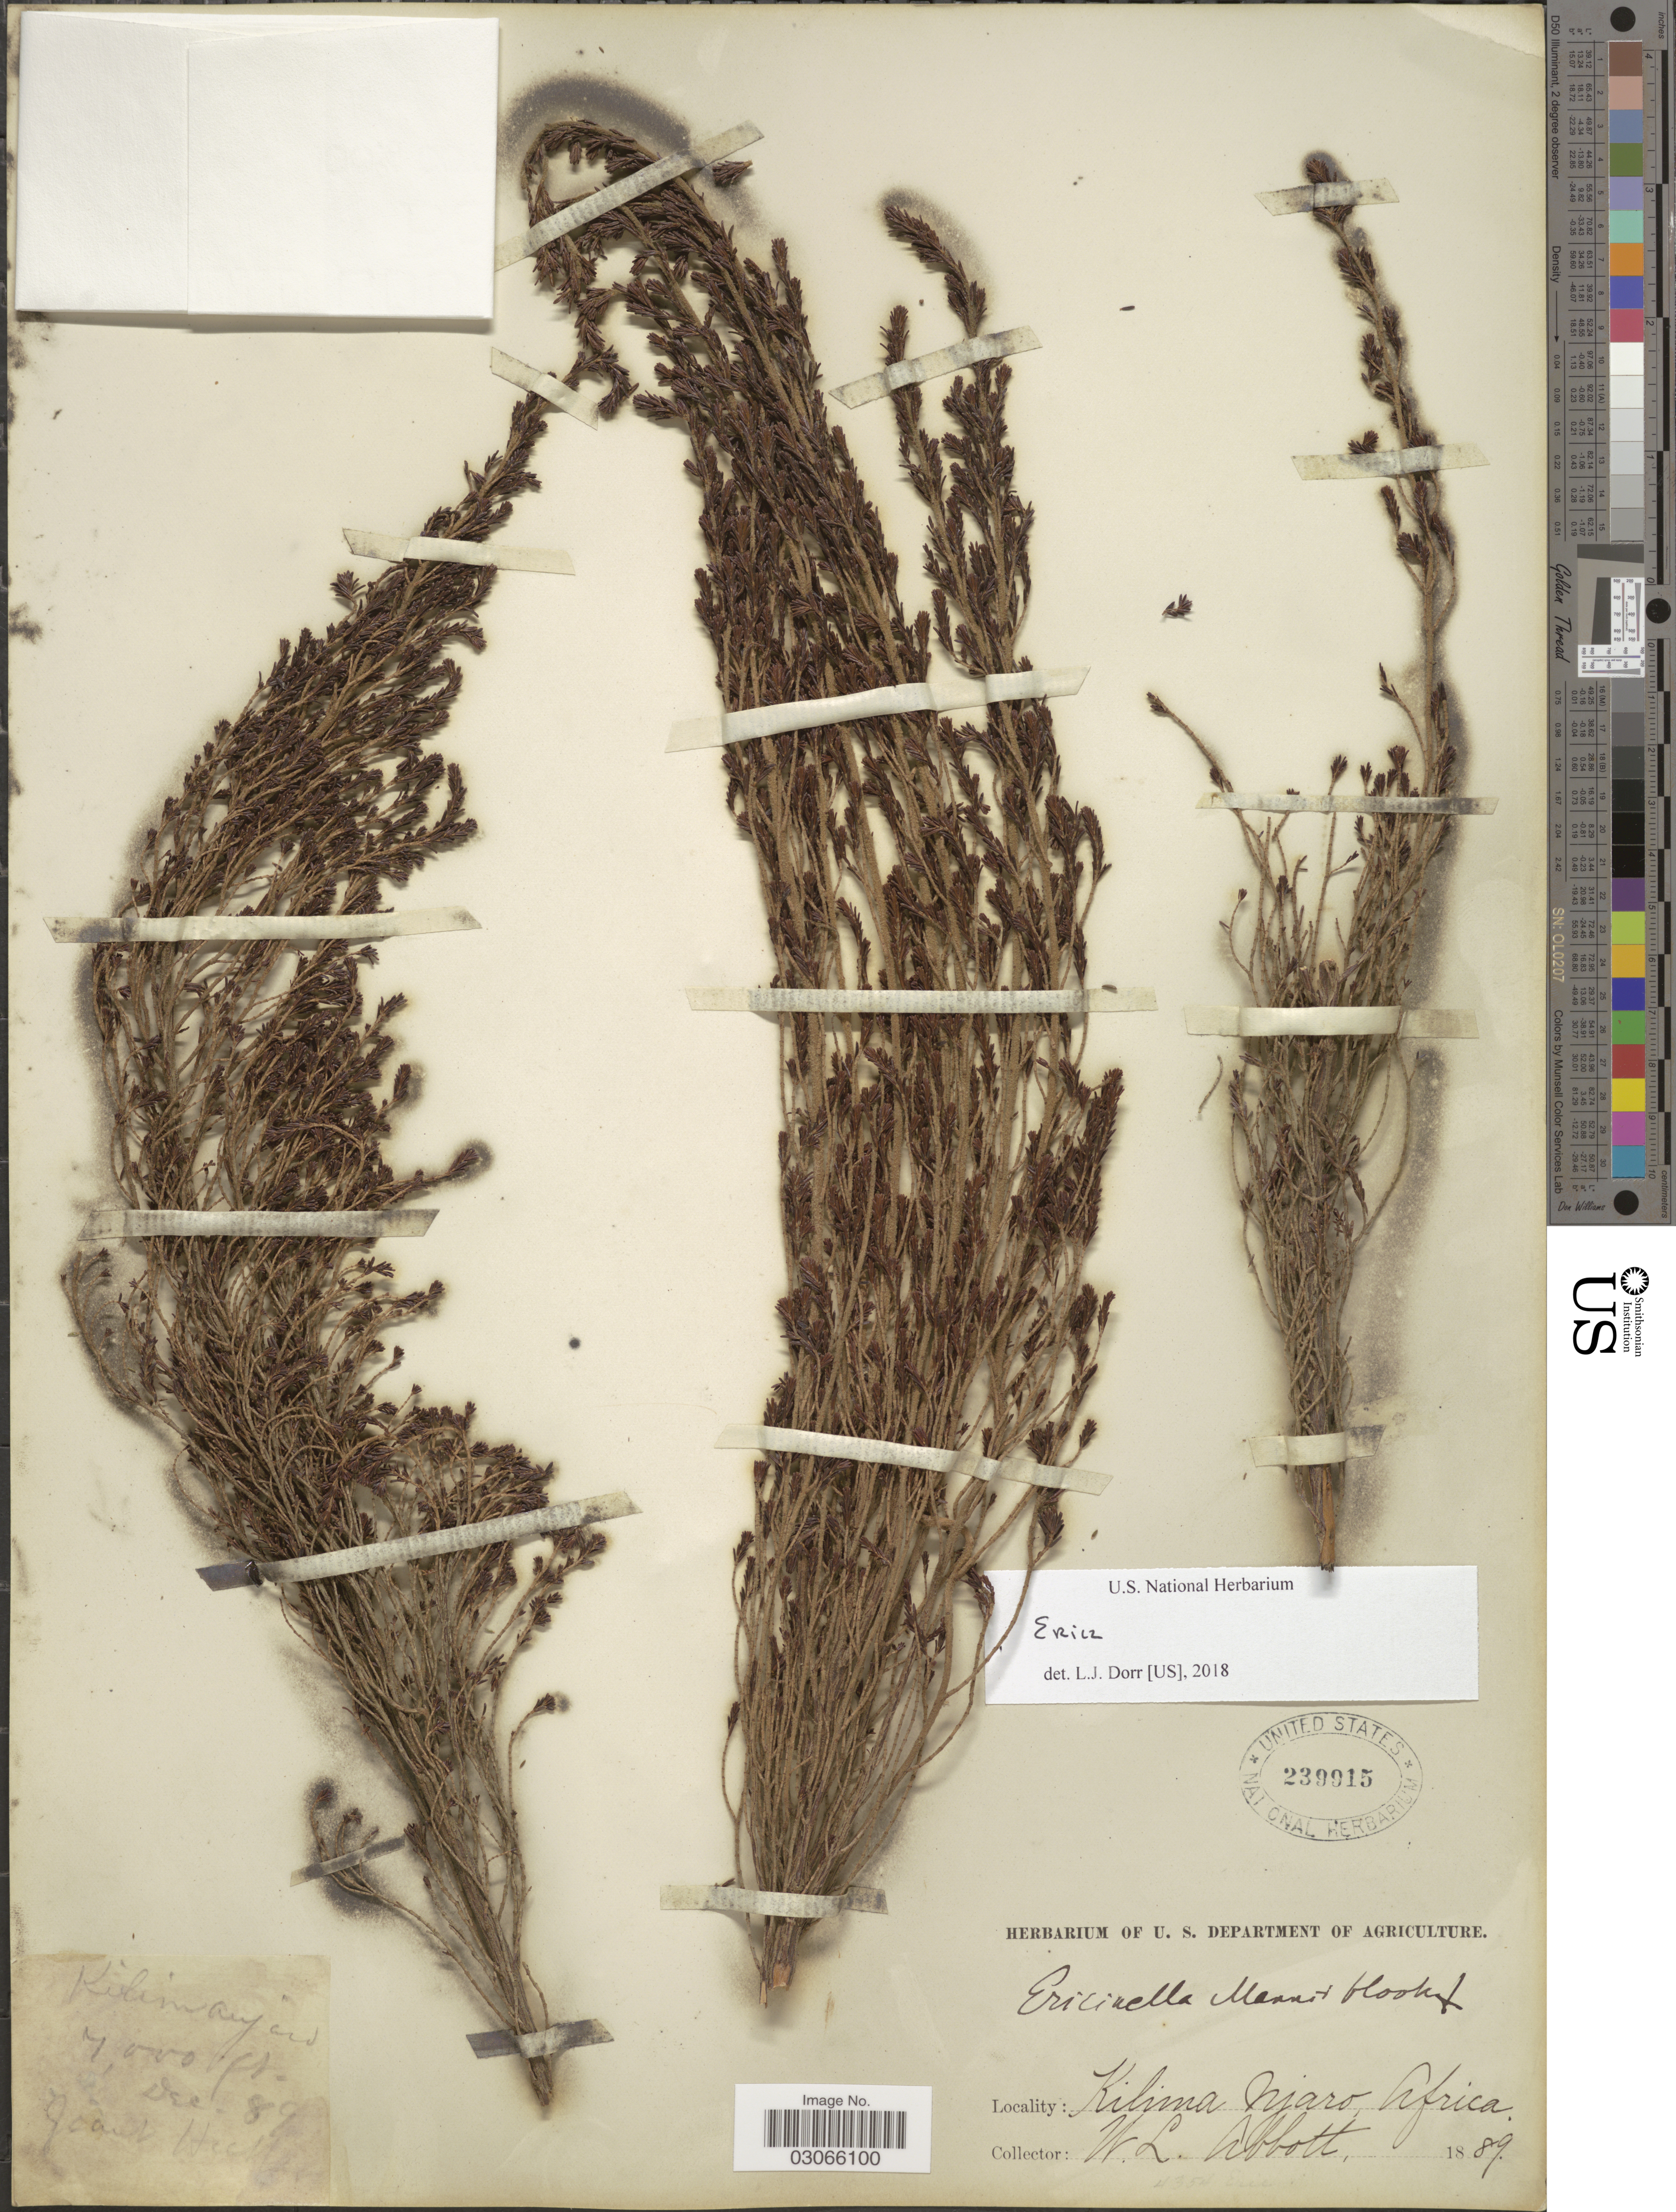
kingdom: Plantae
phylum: Tracheophyta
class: Magnoliopsida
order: Ericales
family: Ericaceae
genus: Erica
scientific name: Erica sp.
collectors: W. L. Abbott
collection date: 1889-12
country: Tanzania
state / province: Kilimanjaro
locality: Kilima Njaro Africa.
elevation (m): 2134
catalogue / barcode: US 239915